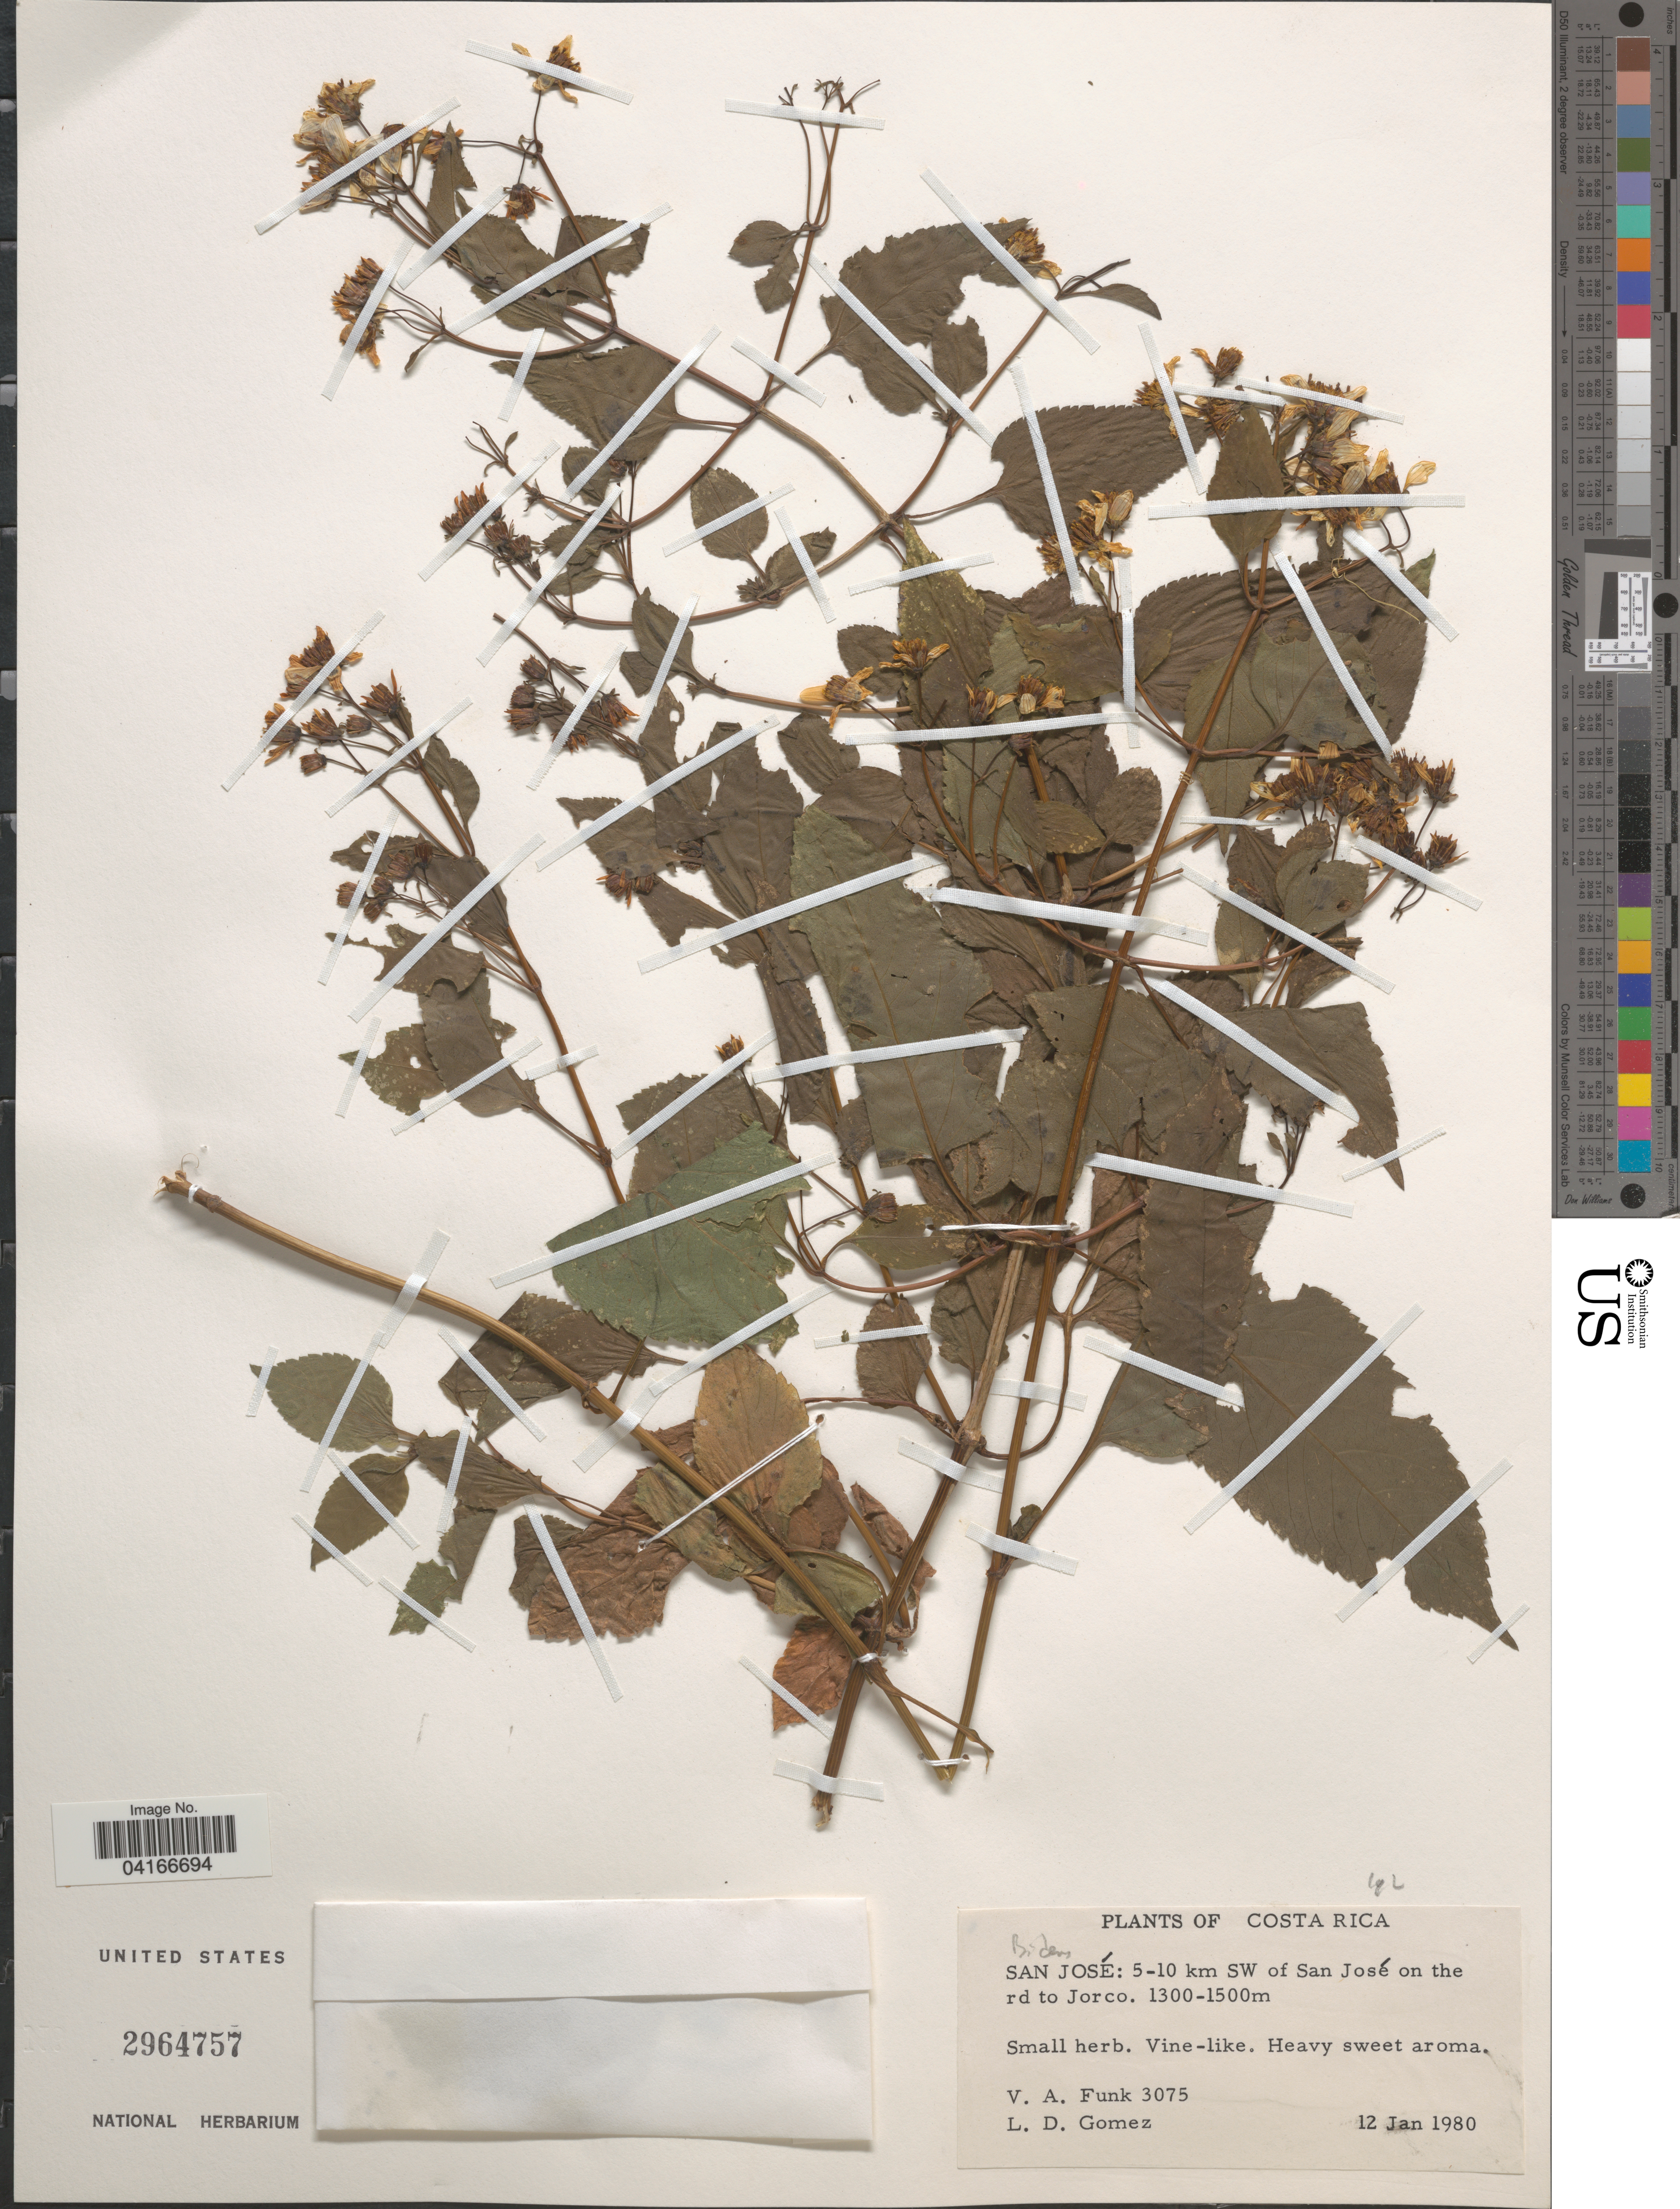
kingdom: Plantae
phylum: Tracheophyta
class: Magnoliopsida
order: Asterales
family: Asteraceae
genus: Bidens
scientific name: Bidens sp.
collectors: V. Funk & L. D. Gómez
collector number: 3075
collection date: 1980-01-12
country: Costa Rica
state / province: San José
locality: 5-10 km SW of San José on the rd to Jorco.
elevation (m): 1300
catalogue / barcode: US 2964757